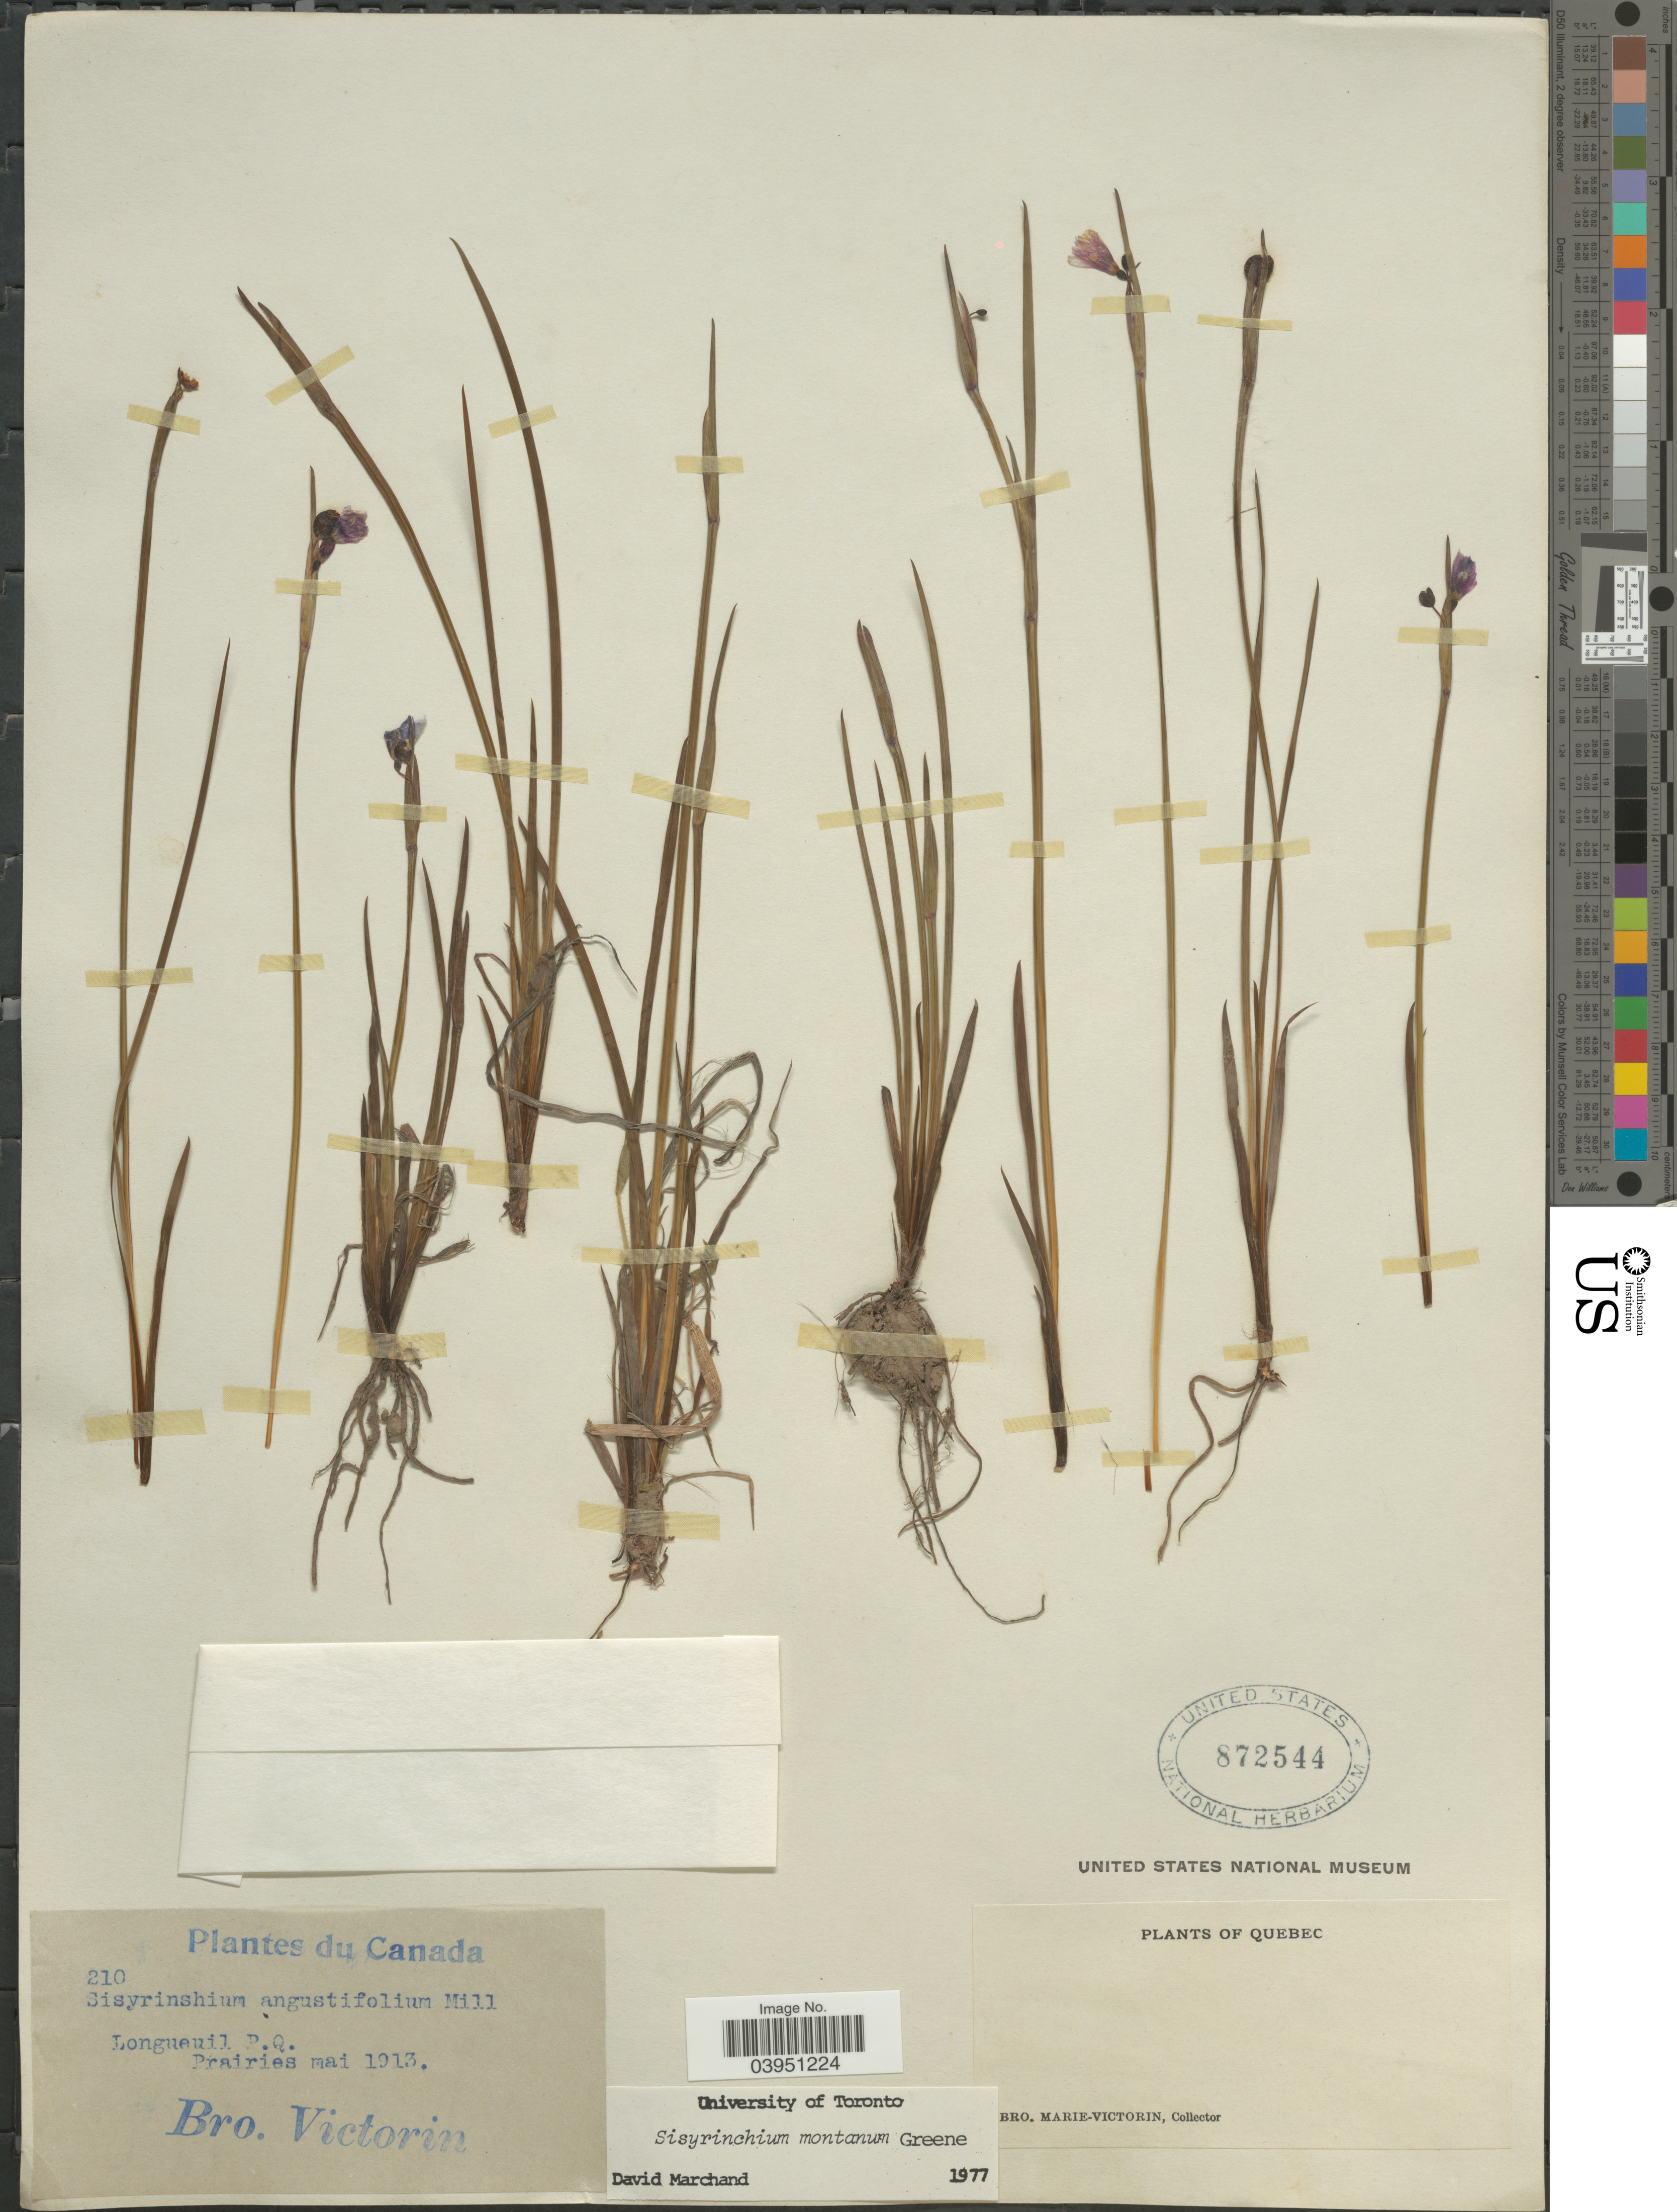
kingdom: Plantae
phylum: Tracheophyta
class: Liliopsida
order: Asparagales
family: Iridaceae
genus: Sisyrinchium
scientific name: Sisyrinchium montanum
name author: Greene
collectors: Fr. Marie-Victorin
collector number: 210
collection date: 1913-05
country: Canada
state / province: Quebec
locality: Longueuil P. Q.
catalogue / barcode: US 872544